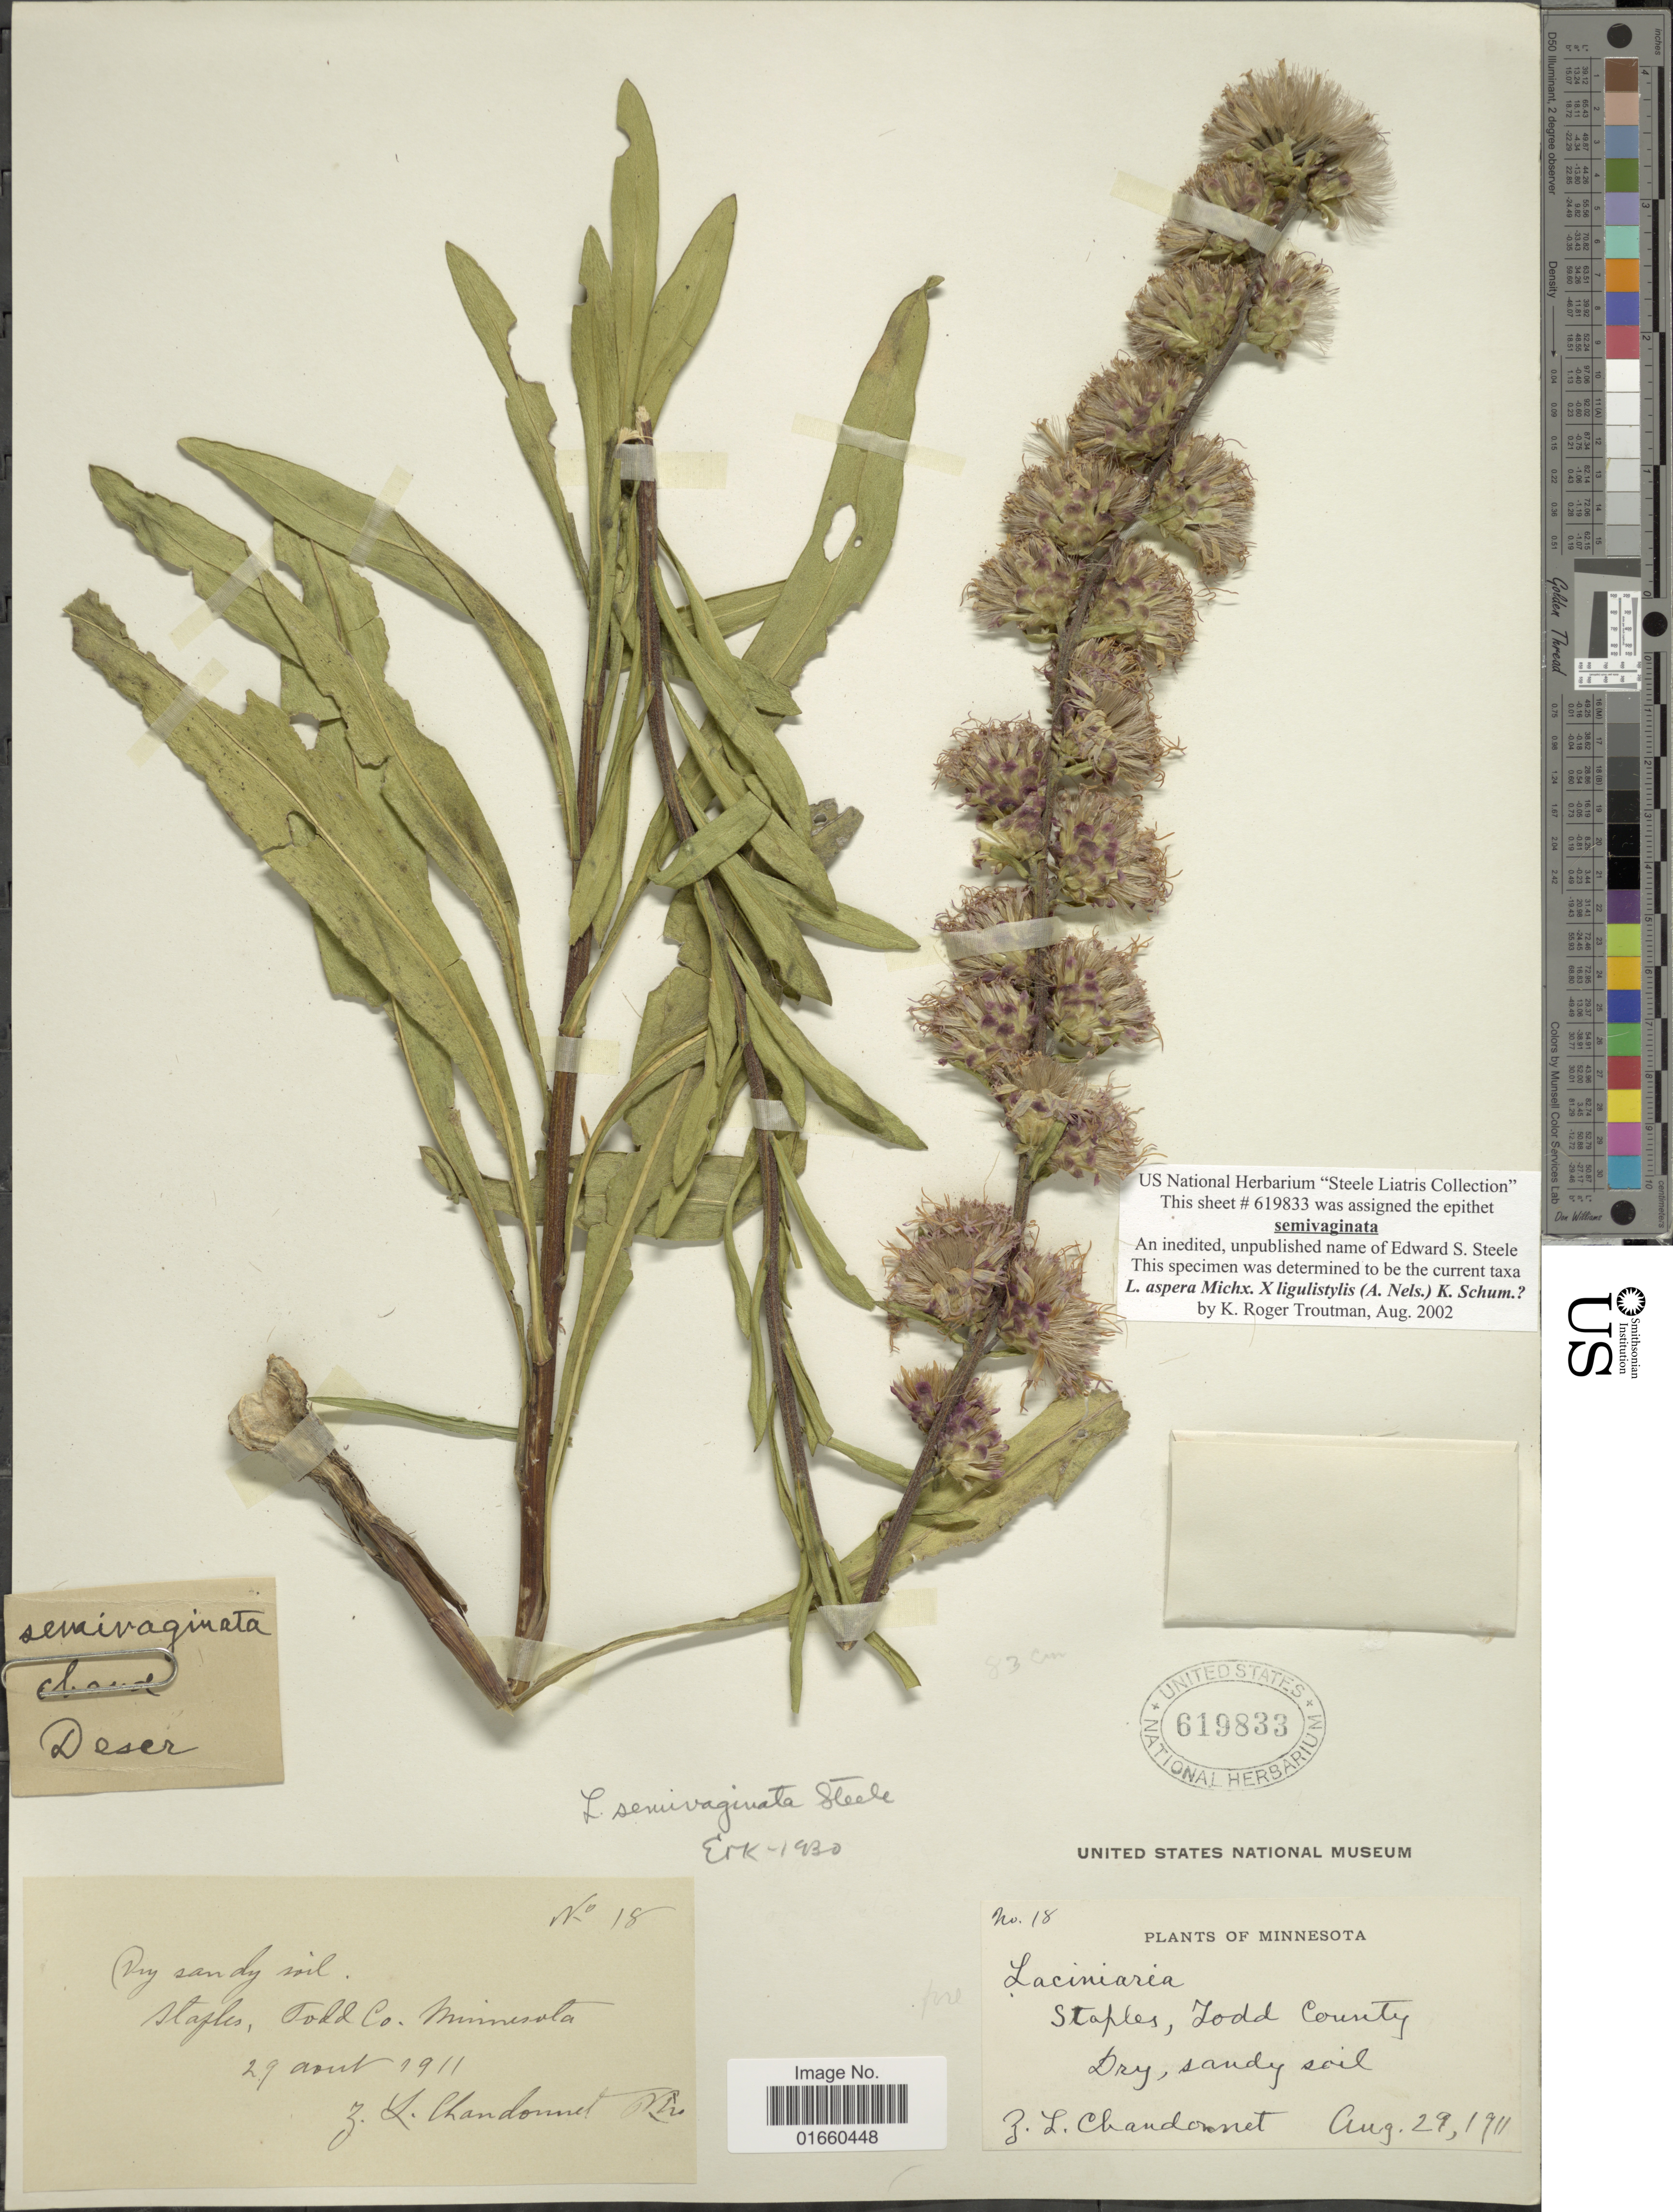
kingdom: Plantae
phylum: Tracheophyta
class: Magnoliopsida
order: Asterales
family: Asteraceae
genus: Liatris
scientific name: Liatris aspera x L. ligulistylus (A. Nelson) K. Schum.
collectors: Z. Chandonnet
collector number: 18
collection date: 1911-08-29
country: United States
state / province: Minnesota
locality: Staples, Todd Co.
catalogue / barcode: US 619833